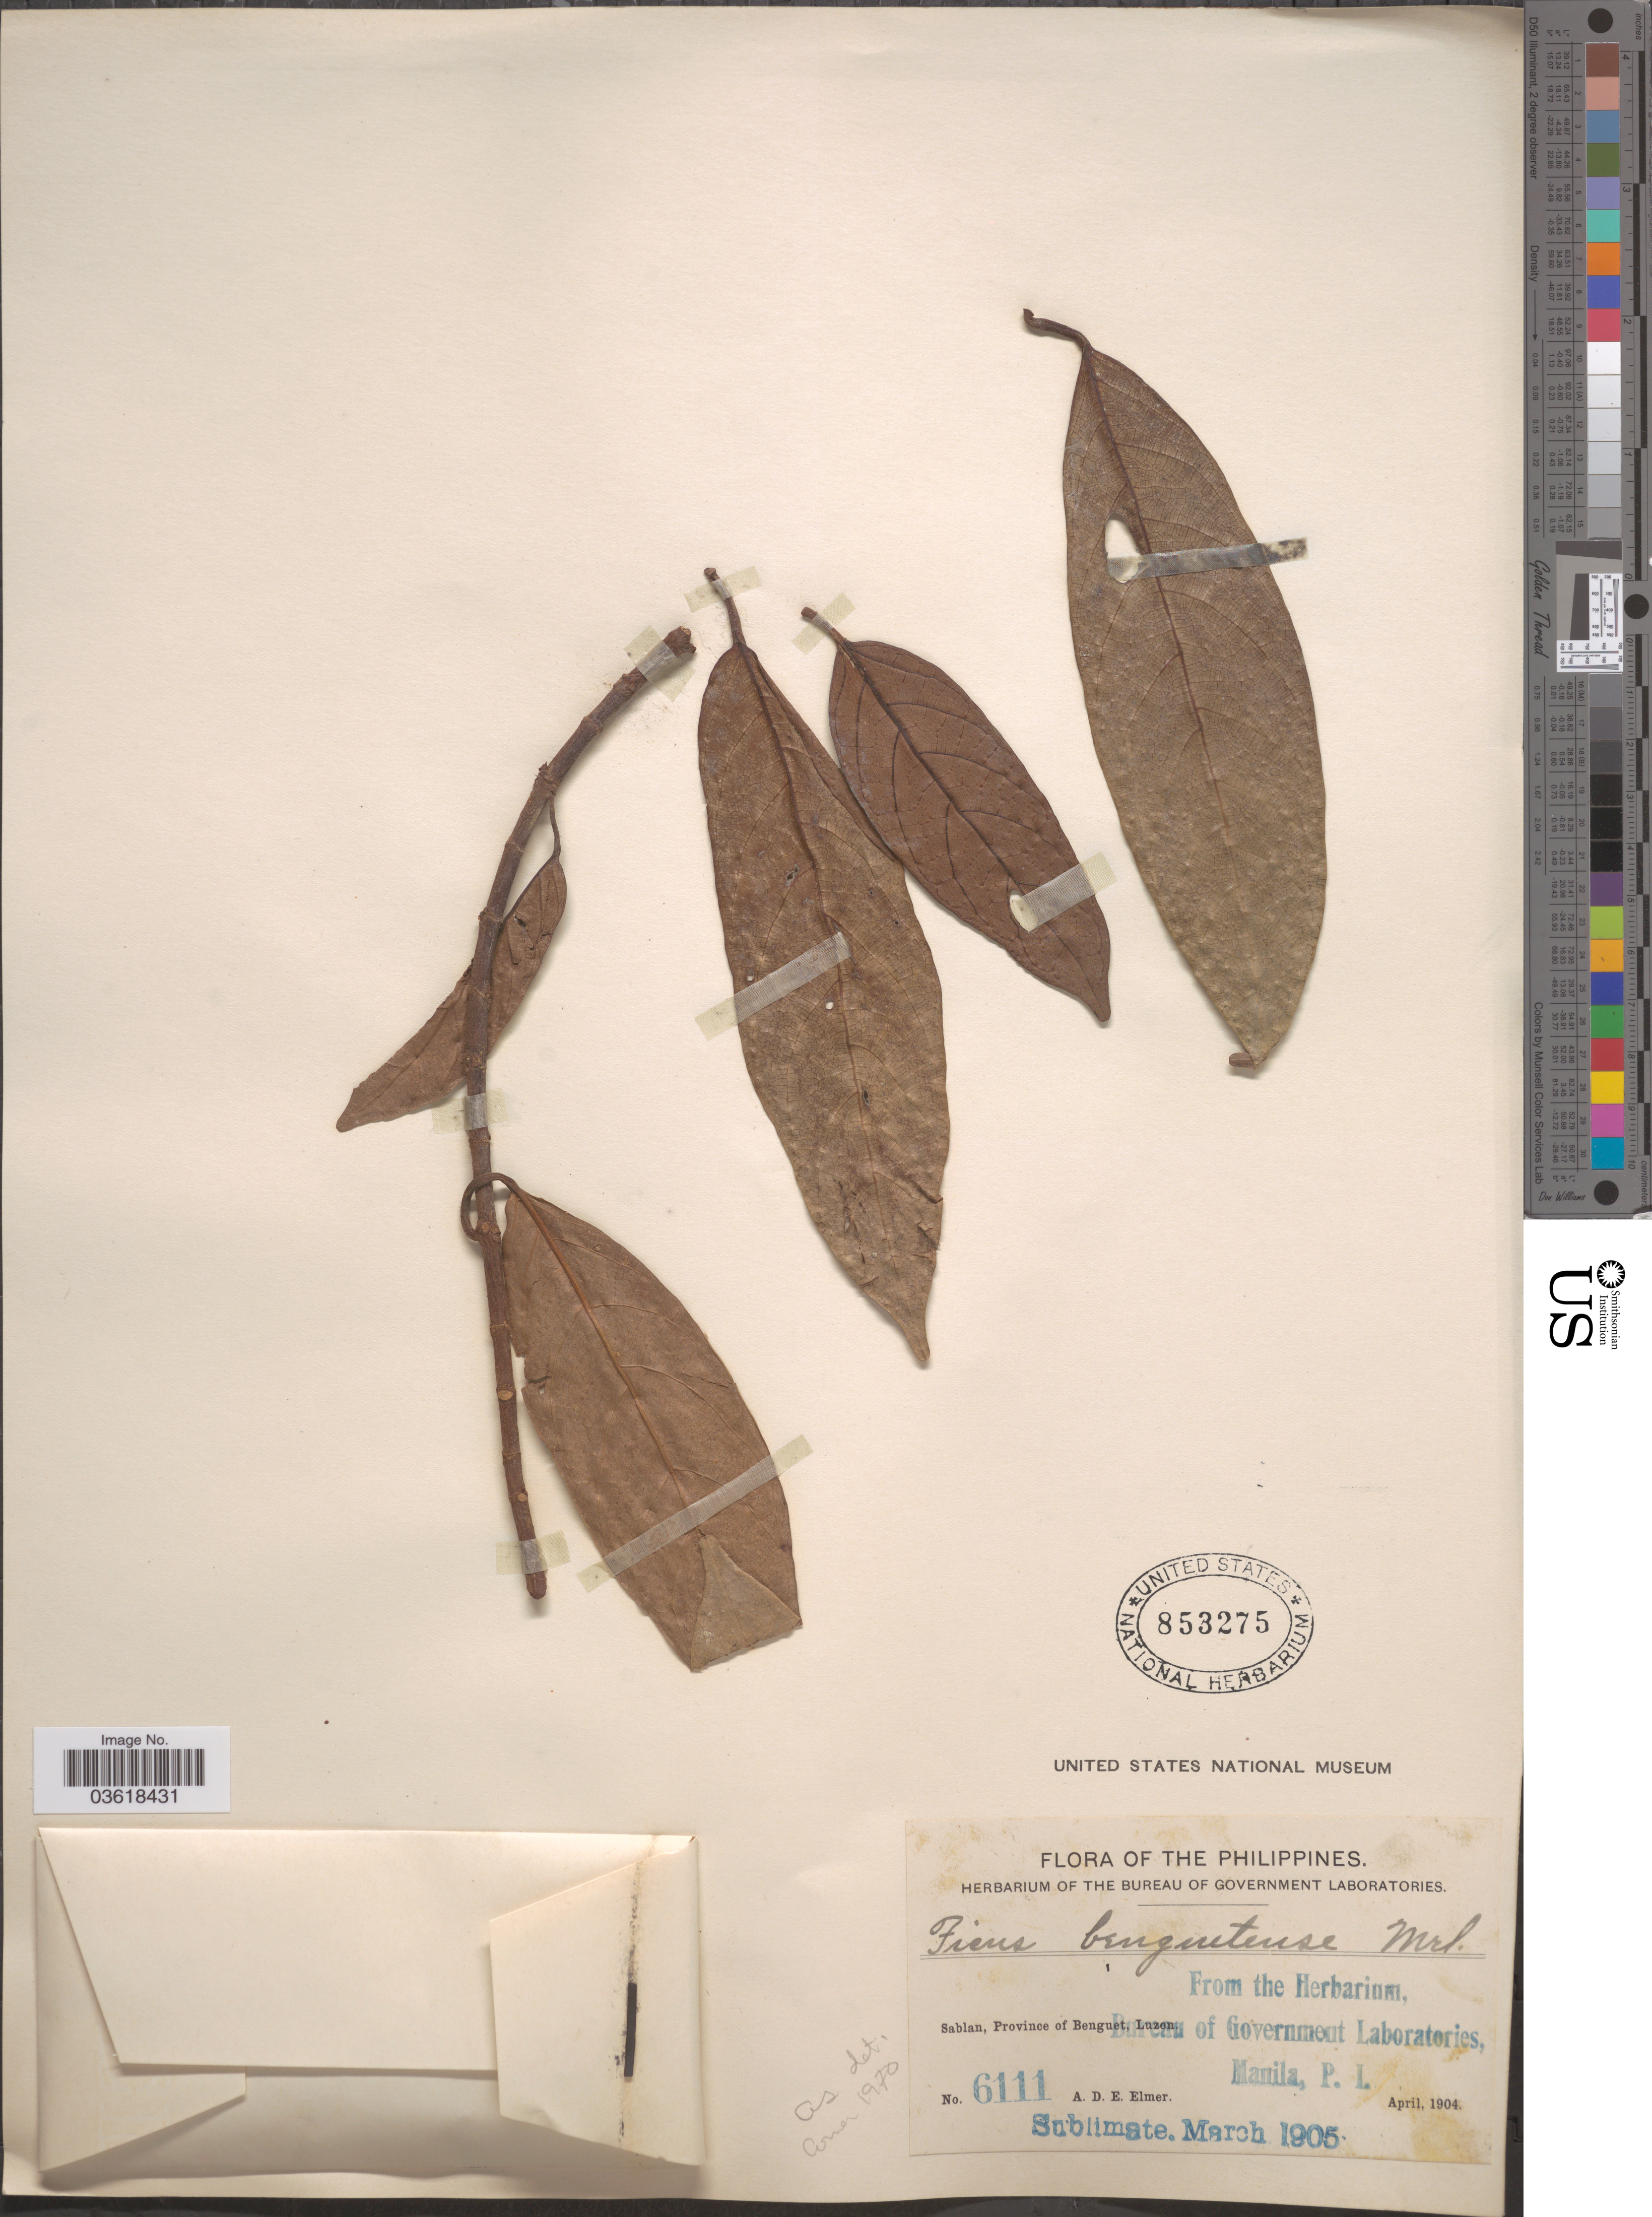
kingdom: Plantae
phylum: Tracheophyta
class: Magnoliopsida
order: Rosales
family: Moraceae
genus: Ficus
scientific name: Ficus benguetensis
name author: Merr.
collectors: A. D. E. Elmer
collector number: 6111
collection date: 1904-04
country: Philippines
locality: Sablan, Province of Benguet, Luzon.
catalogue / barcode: US 853275